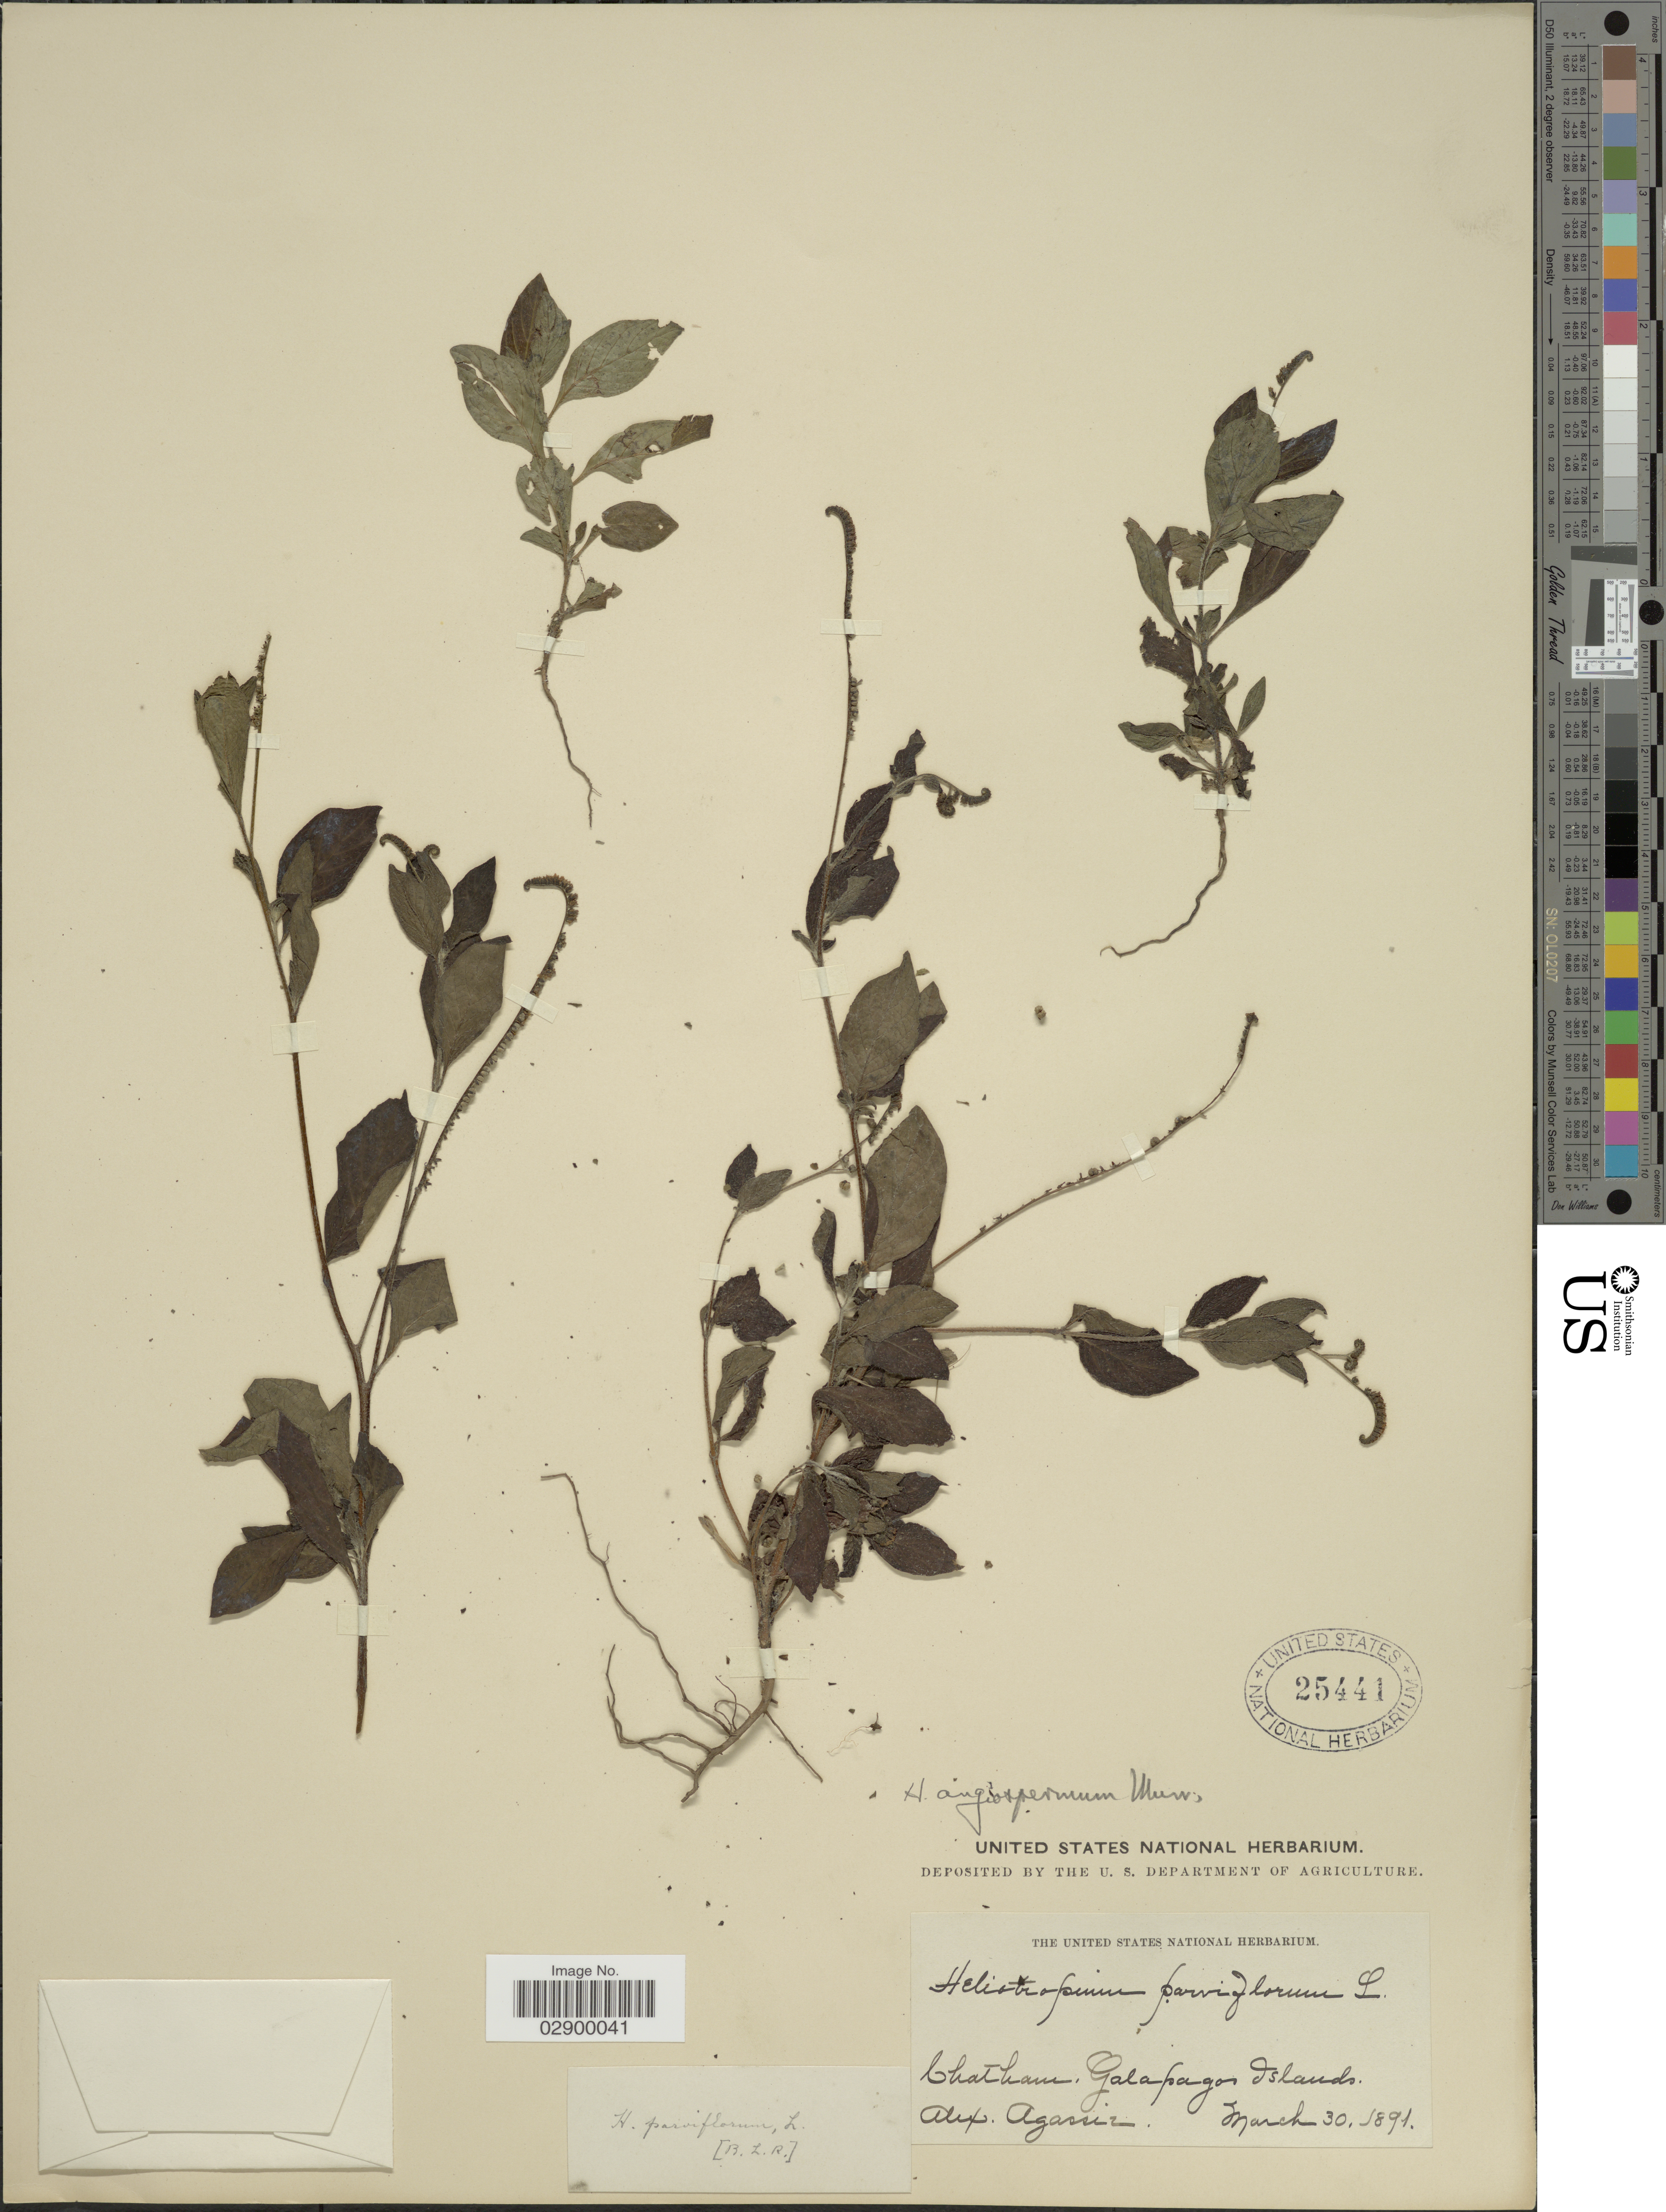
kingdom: Plantae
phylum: Tracheophyta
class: Magnoliopsida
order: Boraginales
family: Heliotropiaceae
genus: Heliotropium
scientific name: Heliotropium angiospermum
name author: Murray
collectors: A. E. Agassiz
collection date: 1891-03-30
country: Ecuador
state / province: Colón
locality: Chatham. Galapagos Islands.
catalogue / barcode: US 25441